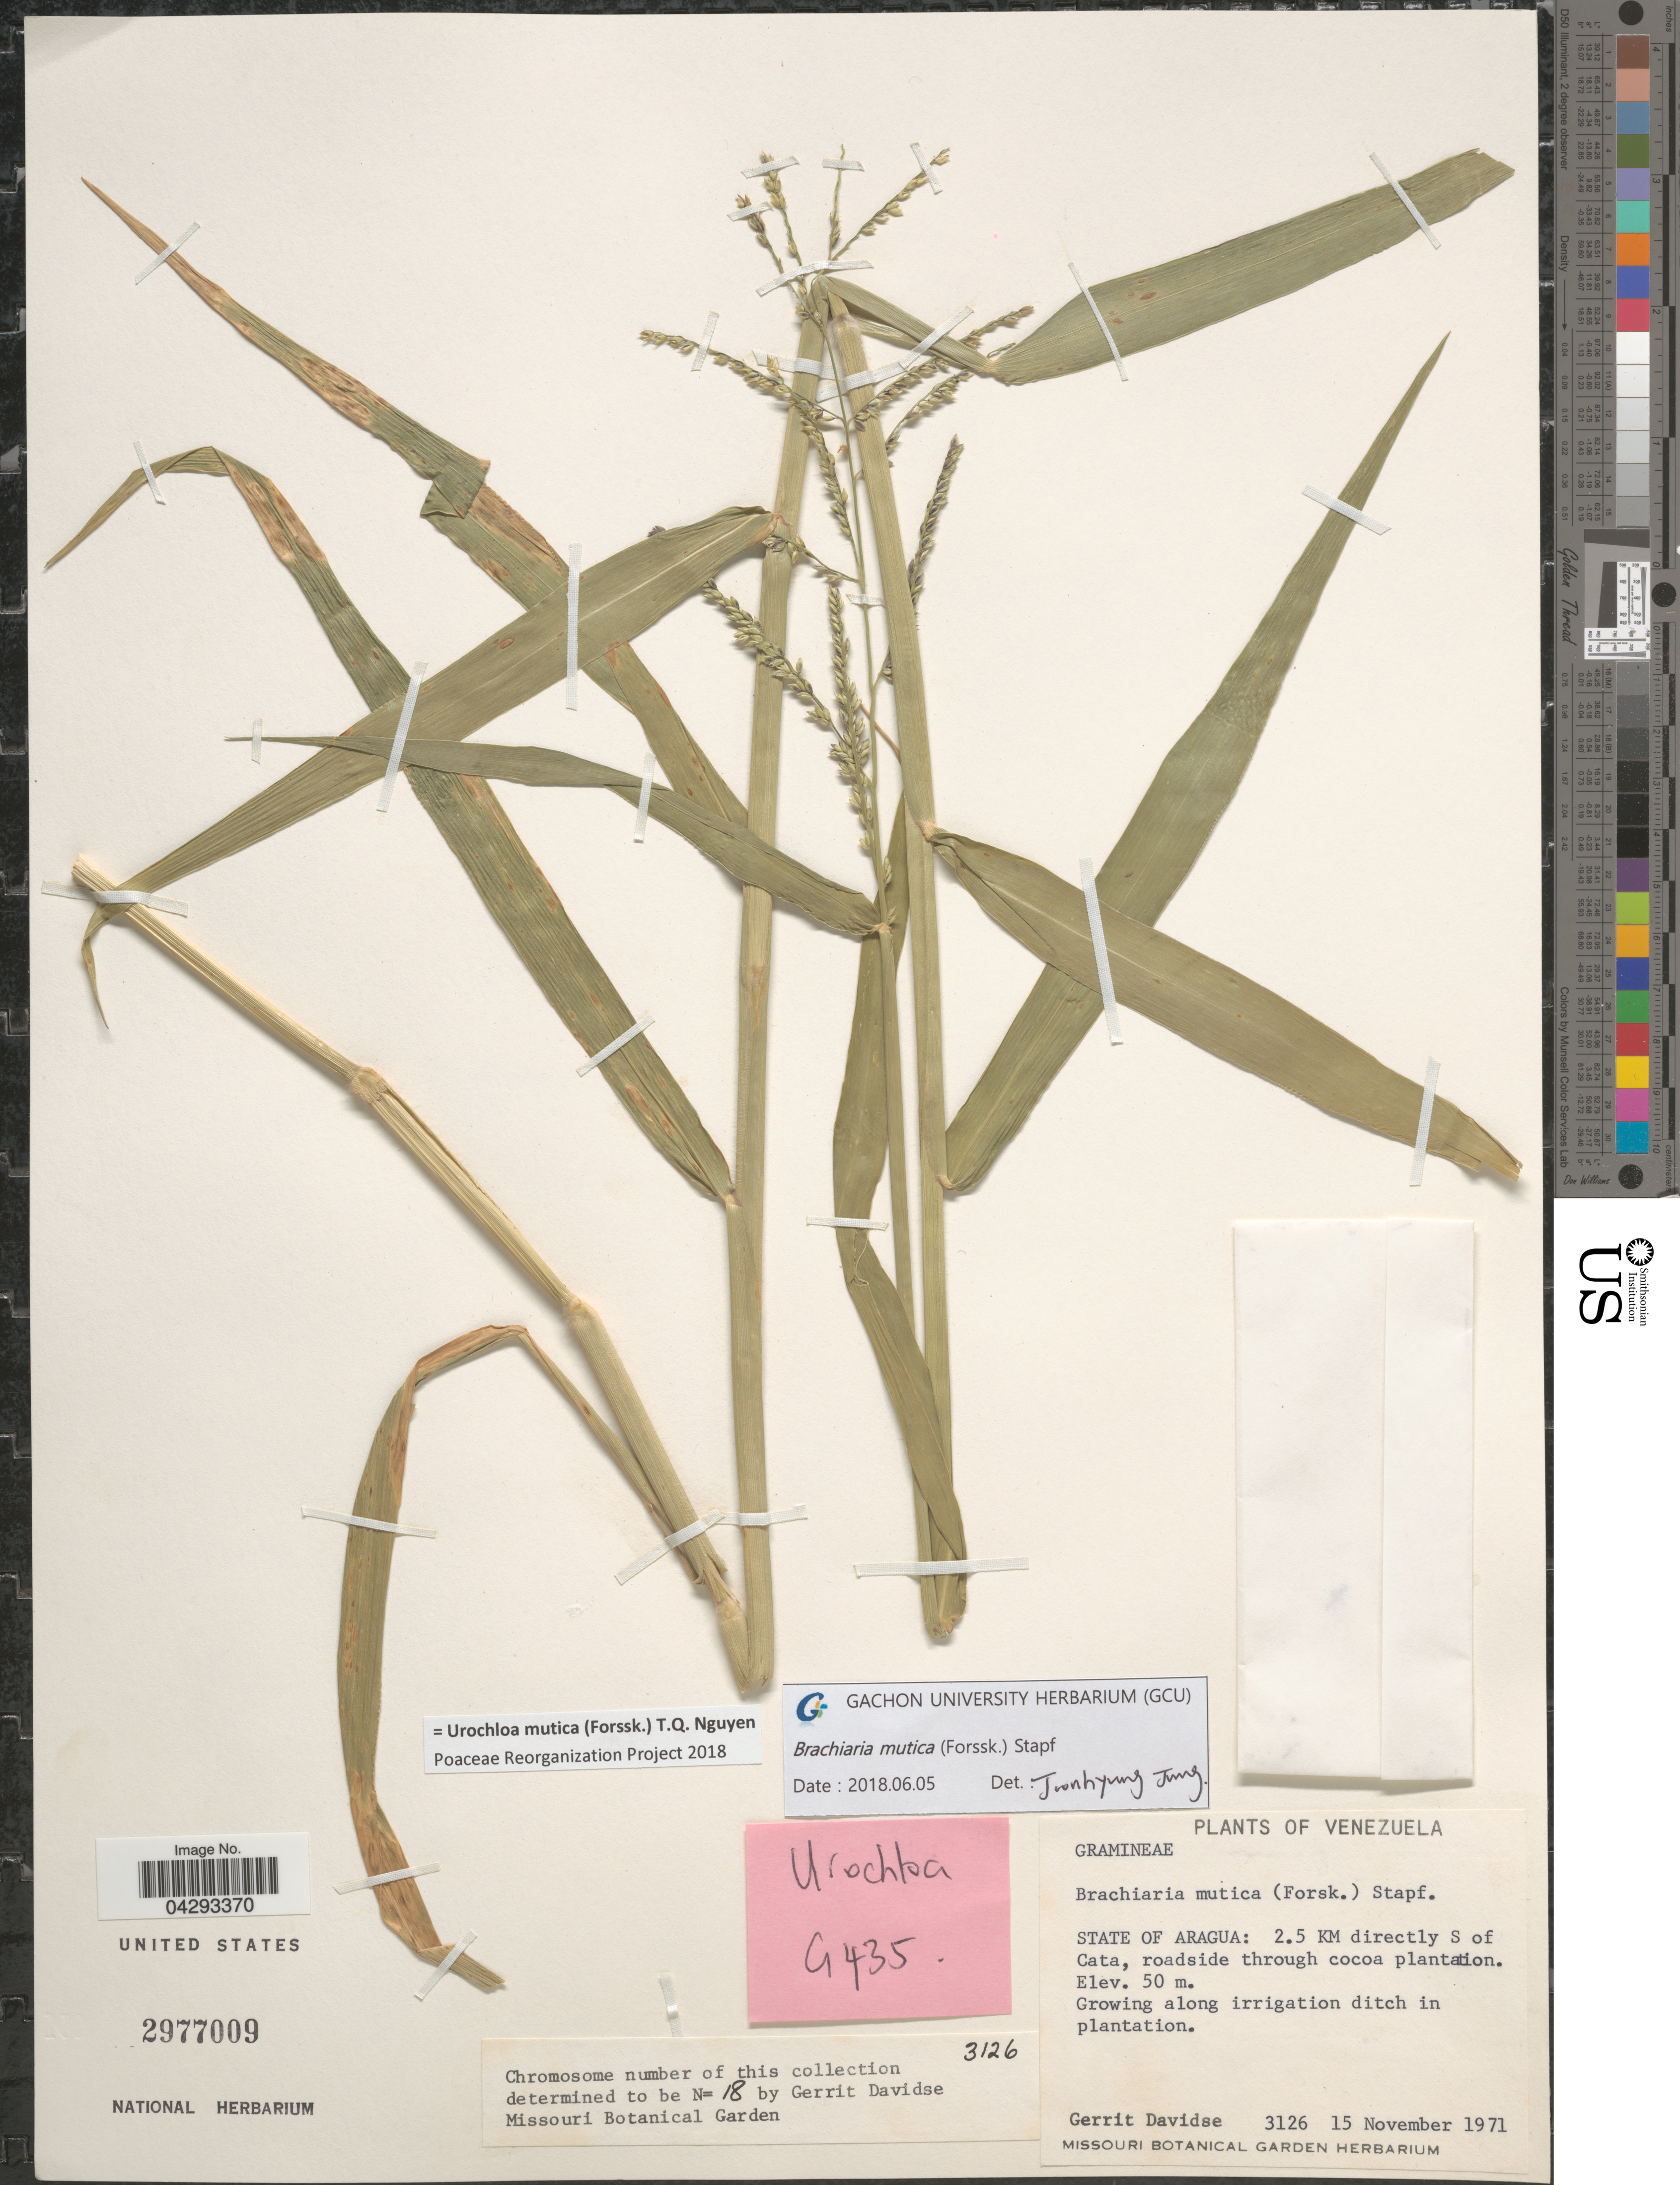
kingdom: Plantae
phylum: Tracheophyta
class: Liliopsida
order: Poales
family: Poaceae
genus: Urochloa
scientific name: Urochloa mutica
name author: (Forssk.) T.Q. Nguyen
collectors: G. Davidse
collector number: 3126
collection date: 1971-11-15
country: Venezuela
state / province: Aragua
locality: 2.5 Km directly S of Cata, roadside through cocoa plantation.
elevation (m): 50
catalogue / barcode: US 2977009